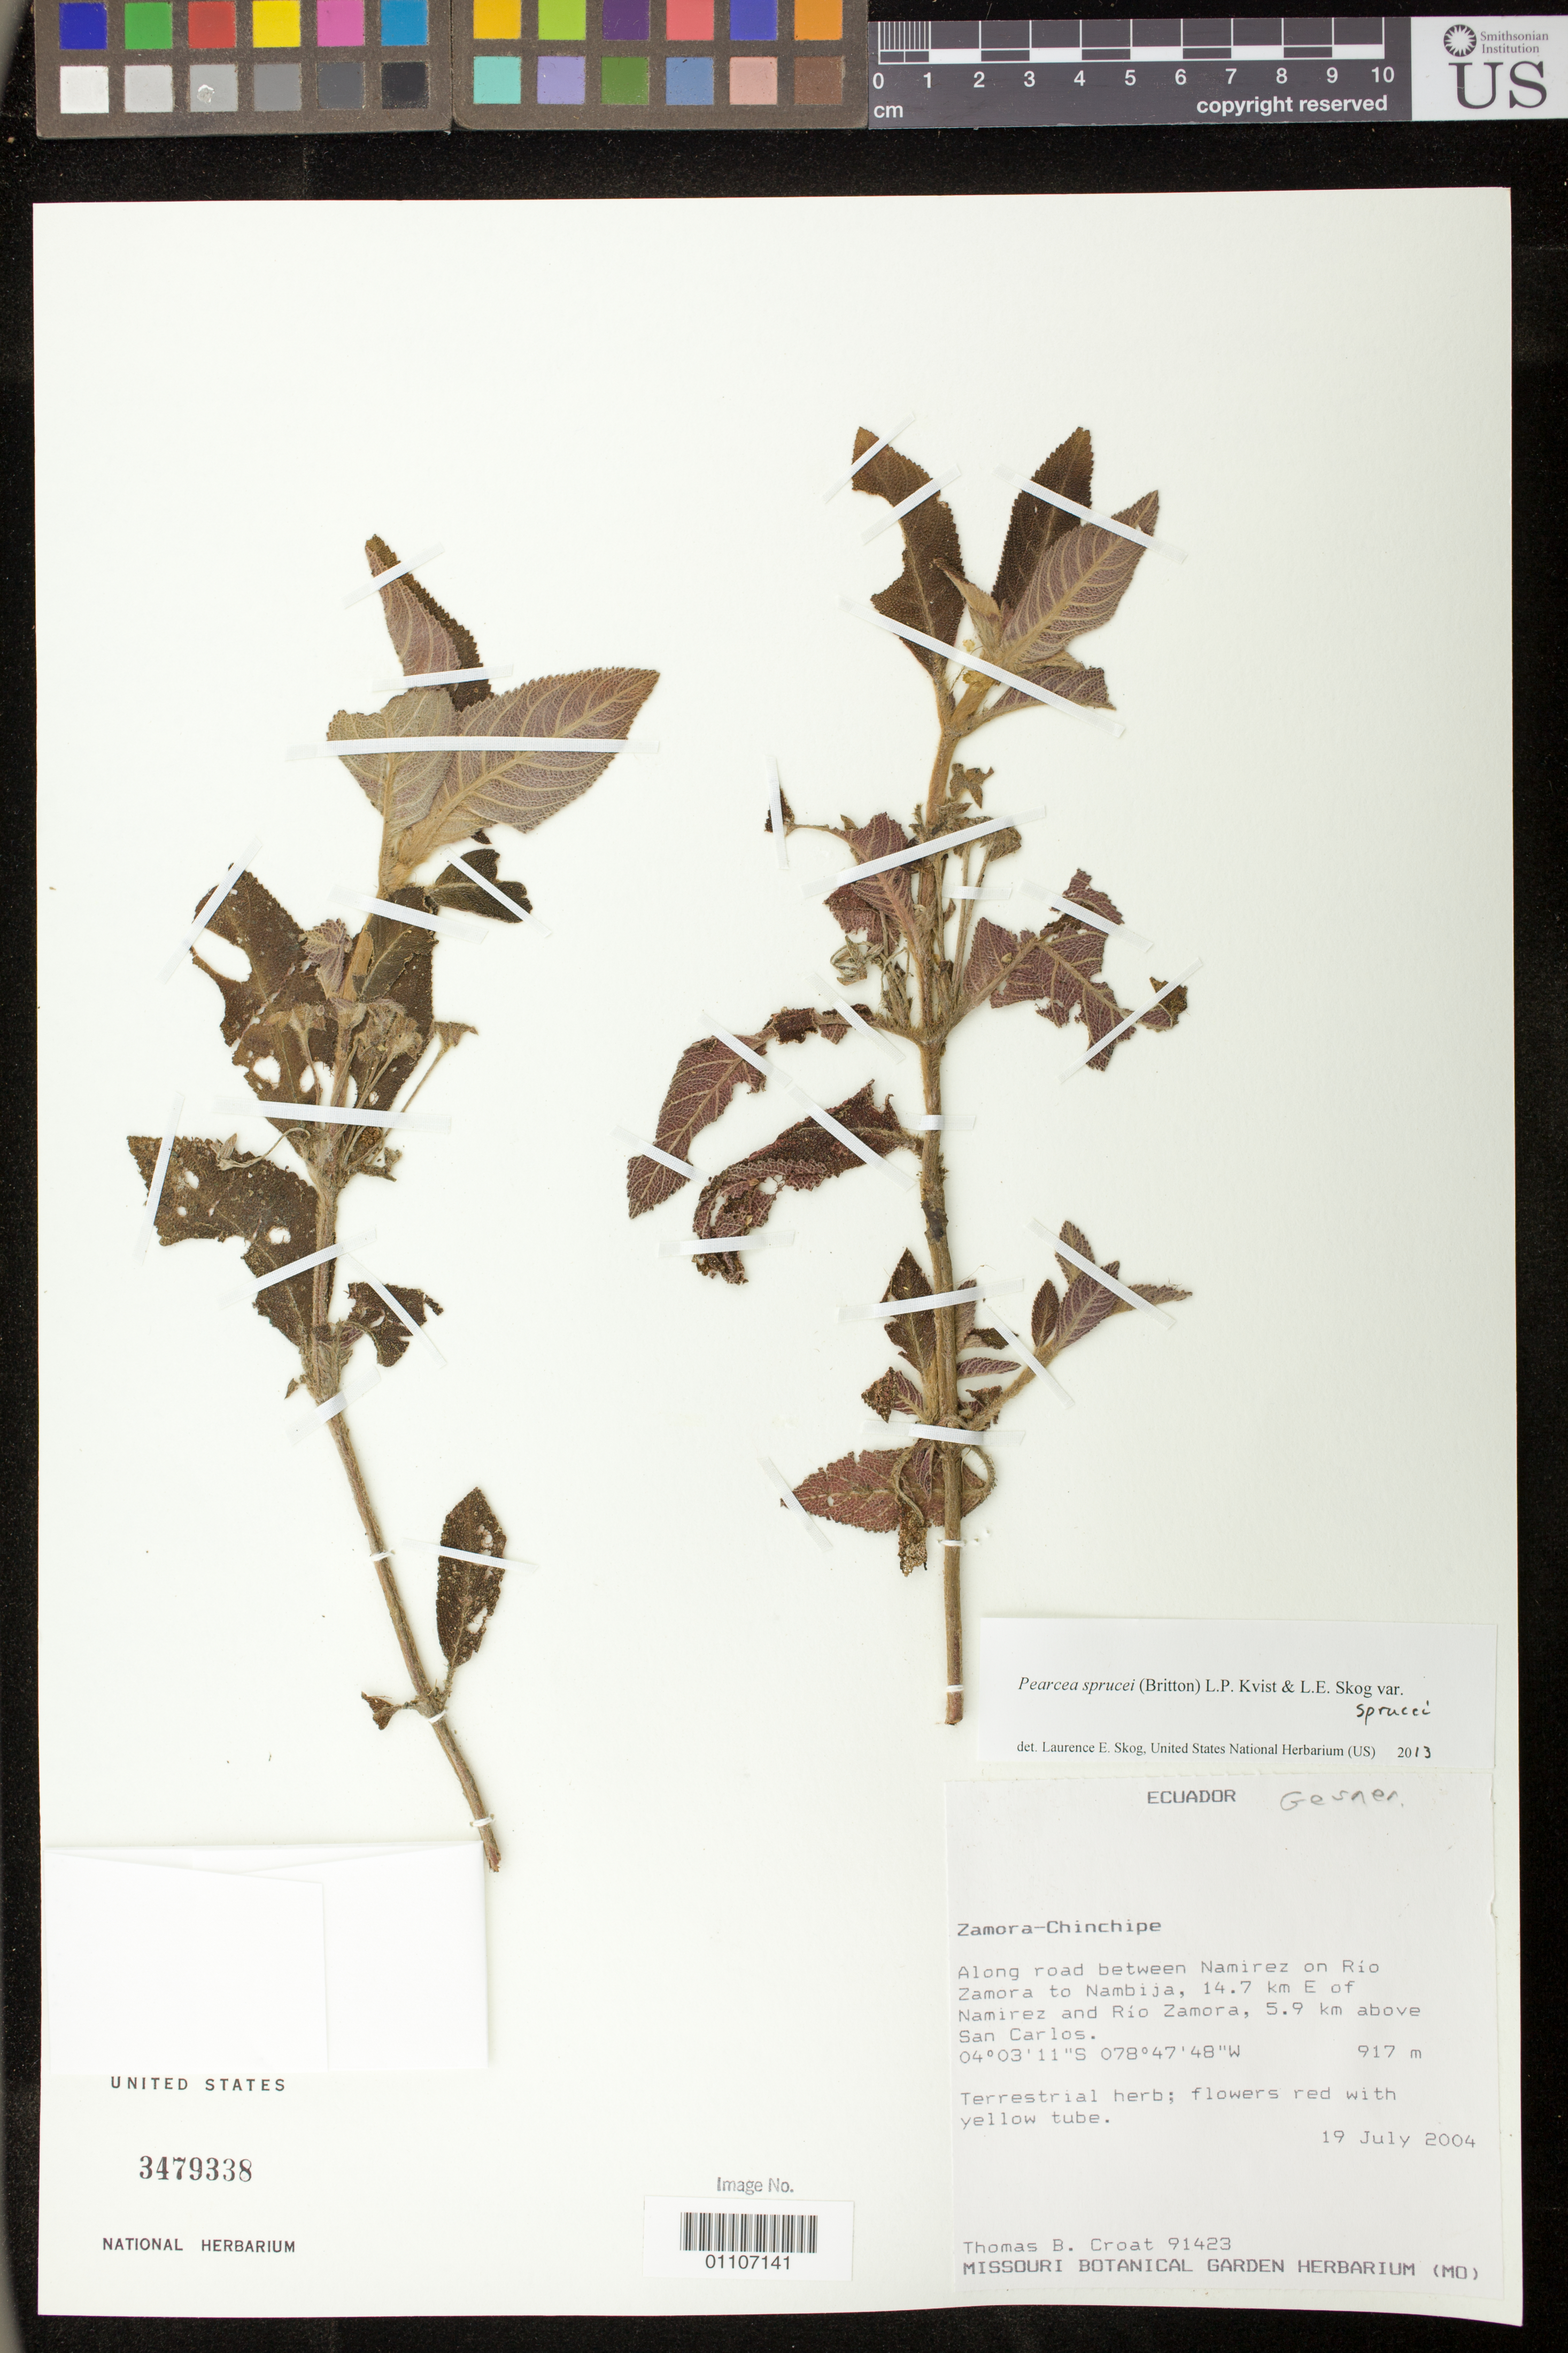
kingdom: Plantae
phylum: Tracheophyta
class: Magnoliopsida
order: Lamiales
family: Gesneriaceae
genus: Pearcea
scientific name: Pearcea sprucei var. sprucei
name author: (Britton) L.P. Kvist & L.E. Skog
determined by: Skog, Laurence E.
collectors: T. B. Croat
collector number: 91423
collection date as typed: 19 Jul 2004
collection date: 2004-07-19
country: Ecuador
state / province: Zamora-Chinchipe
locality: Along road from Namirez on Río Zamora and Nambija, 14.7 km E of Namirez and Rio Zamora, 5.9 km above San Carlos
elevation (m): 917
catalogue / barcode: US 3479338